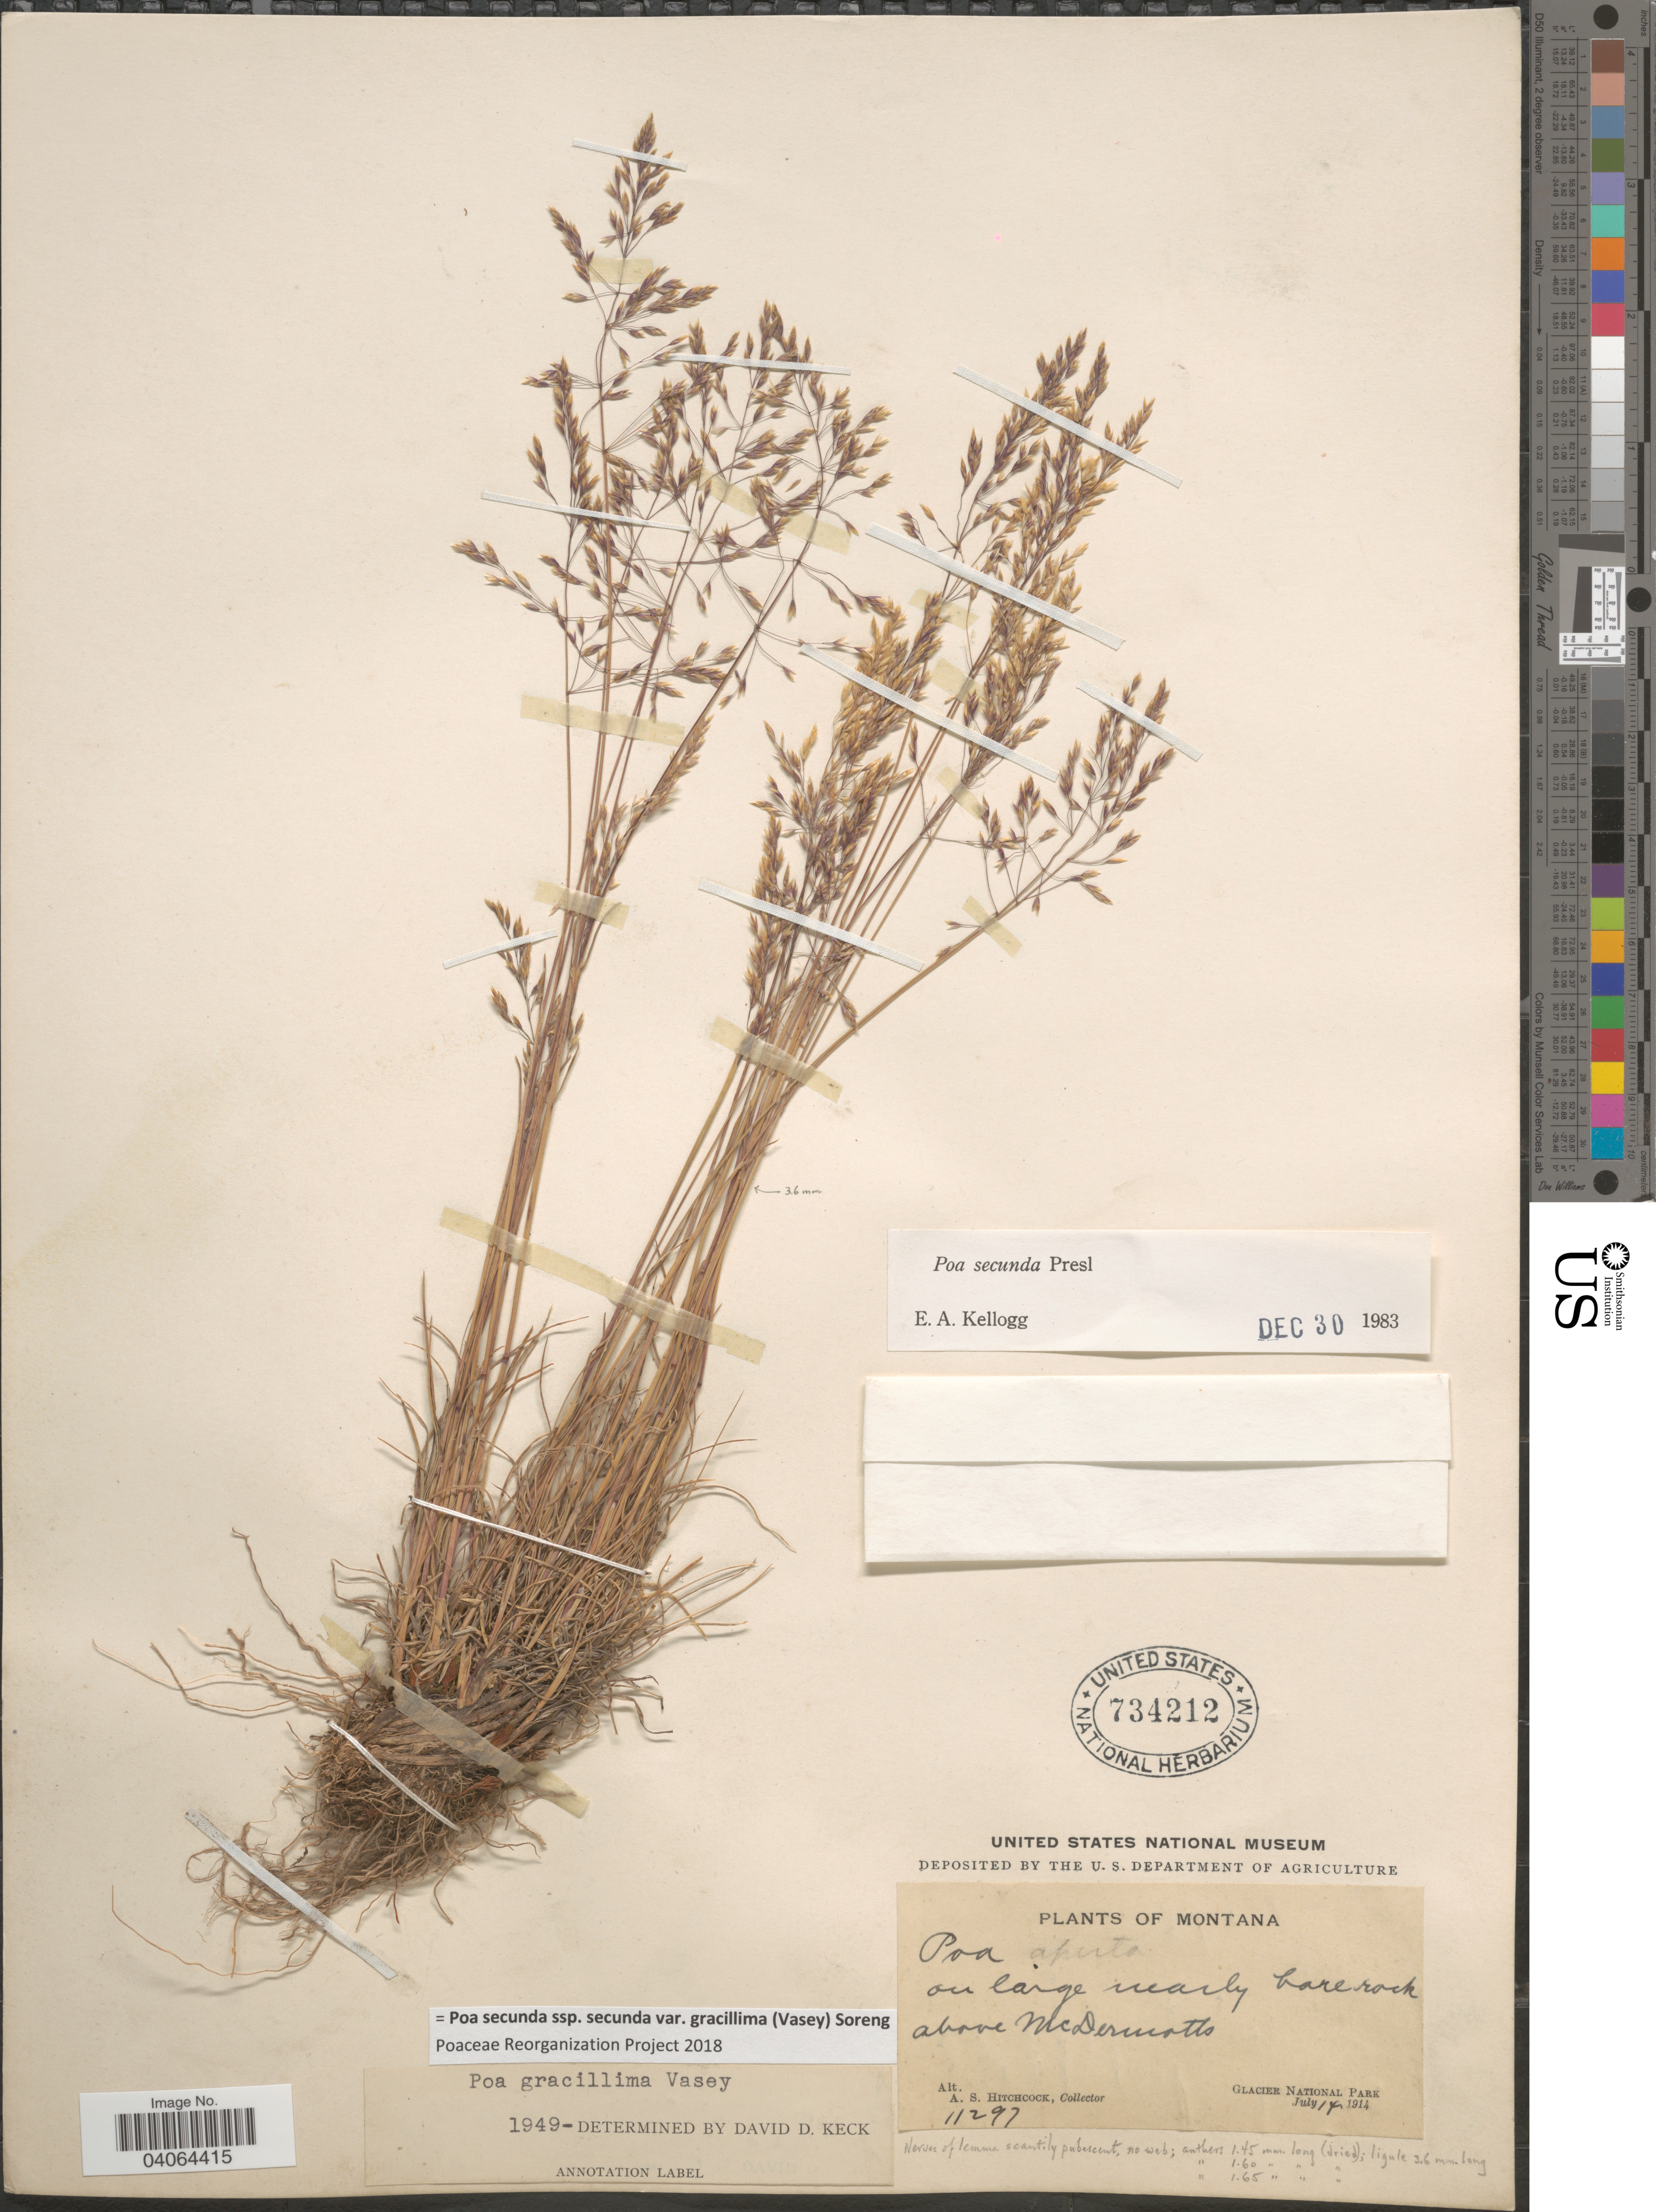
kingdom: Plantae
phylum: Tracheophyta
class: Liliopsida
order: Poales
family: Poaceae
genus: Poa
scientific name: Poa secunda subsp. secunda var. gracillima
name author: (Vasey) Soreng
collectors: A. S. Hitchcock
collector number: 11297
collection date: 1914-07-14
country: United States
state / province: Montana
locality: Above McDermotts. Glacier National Park.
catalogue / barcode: US 734212